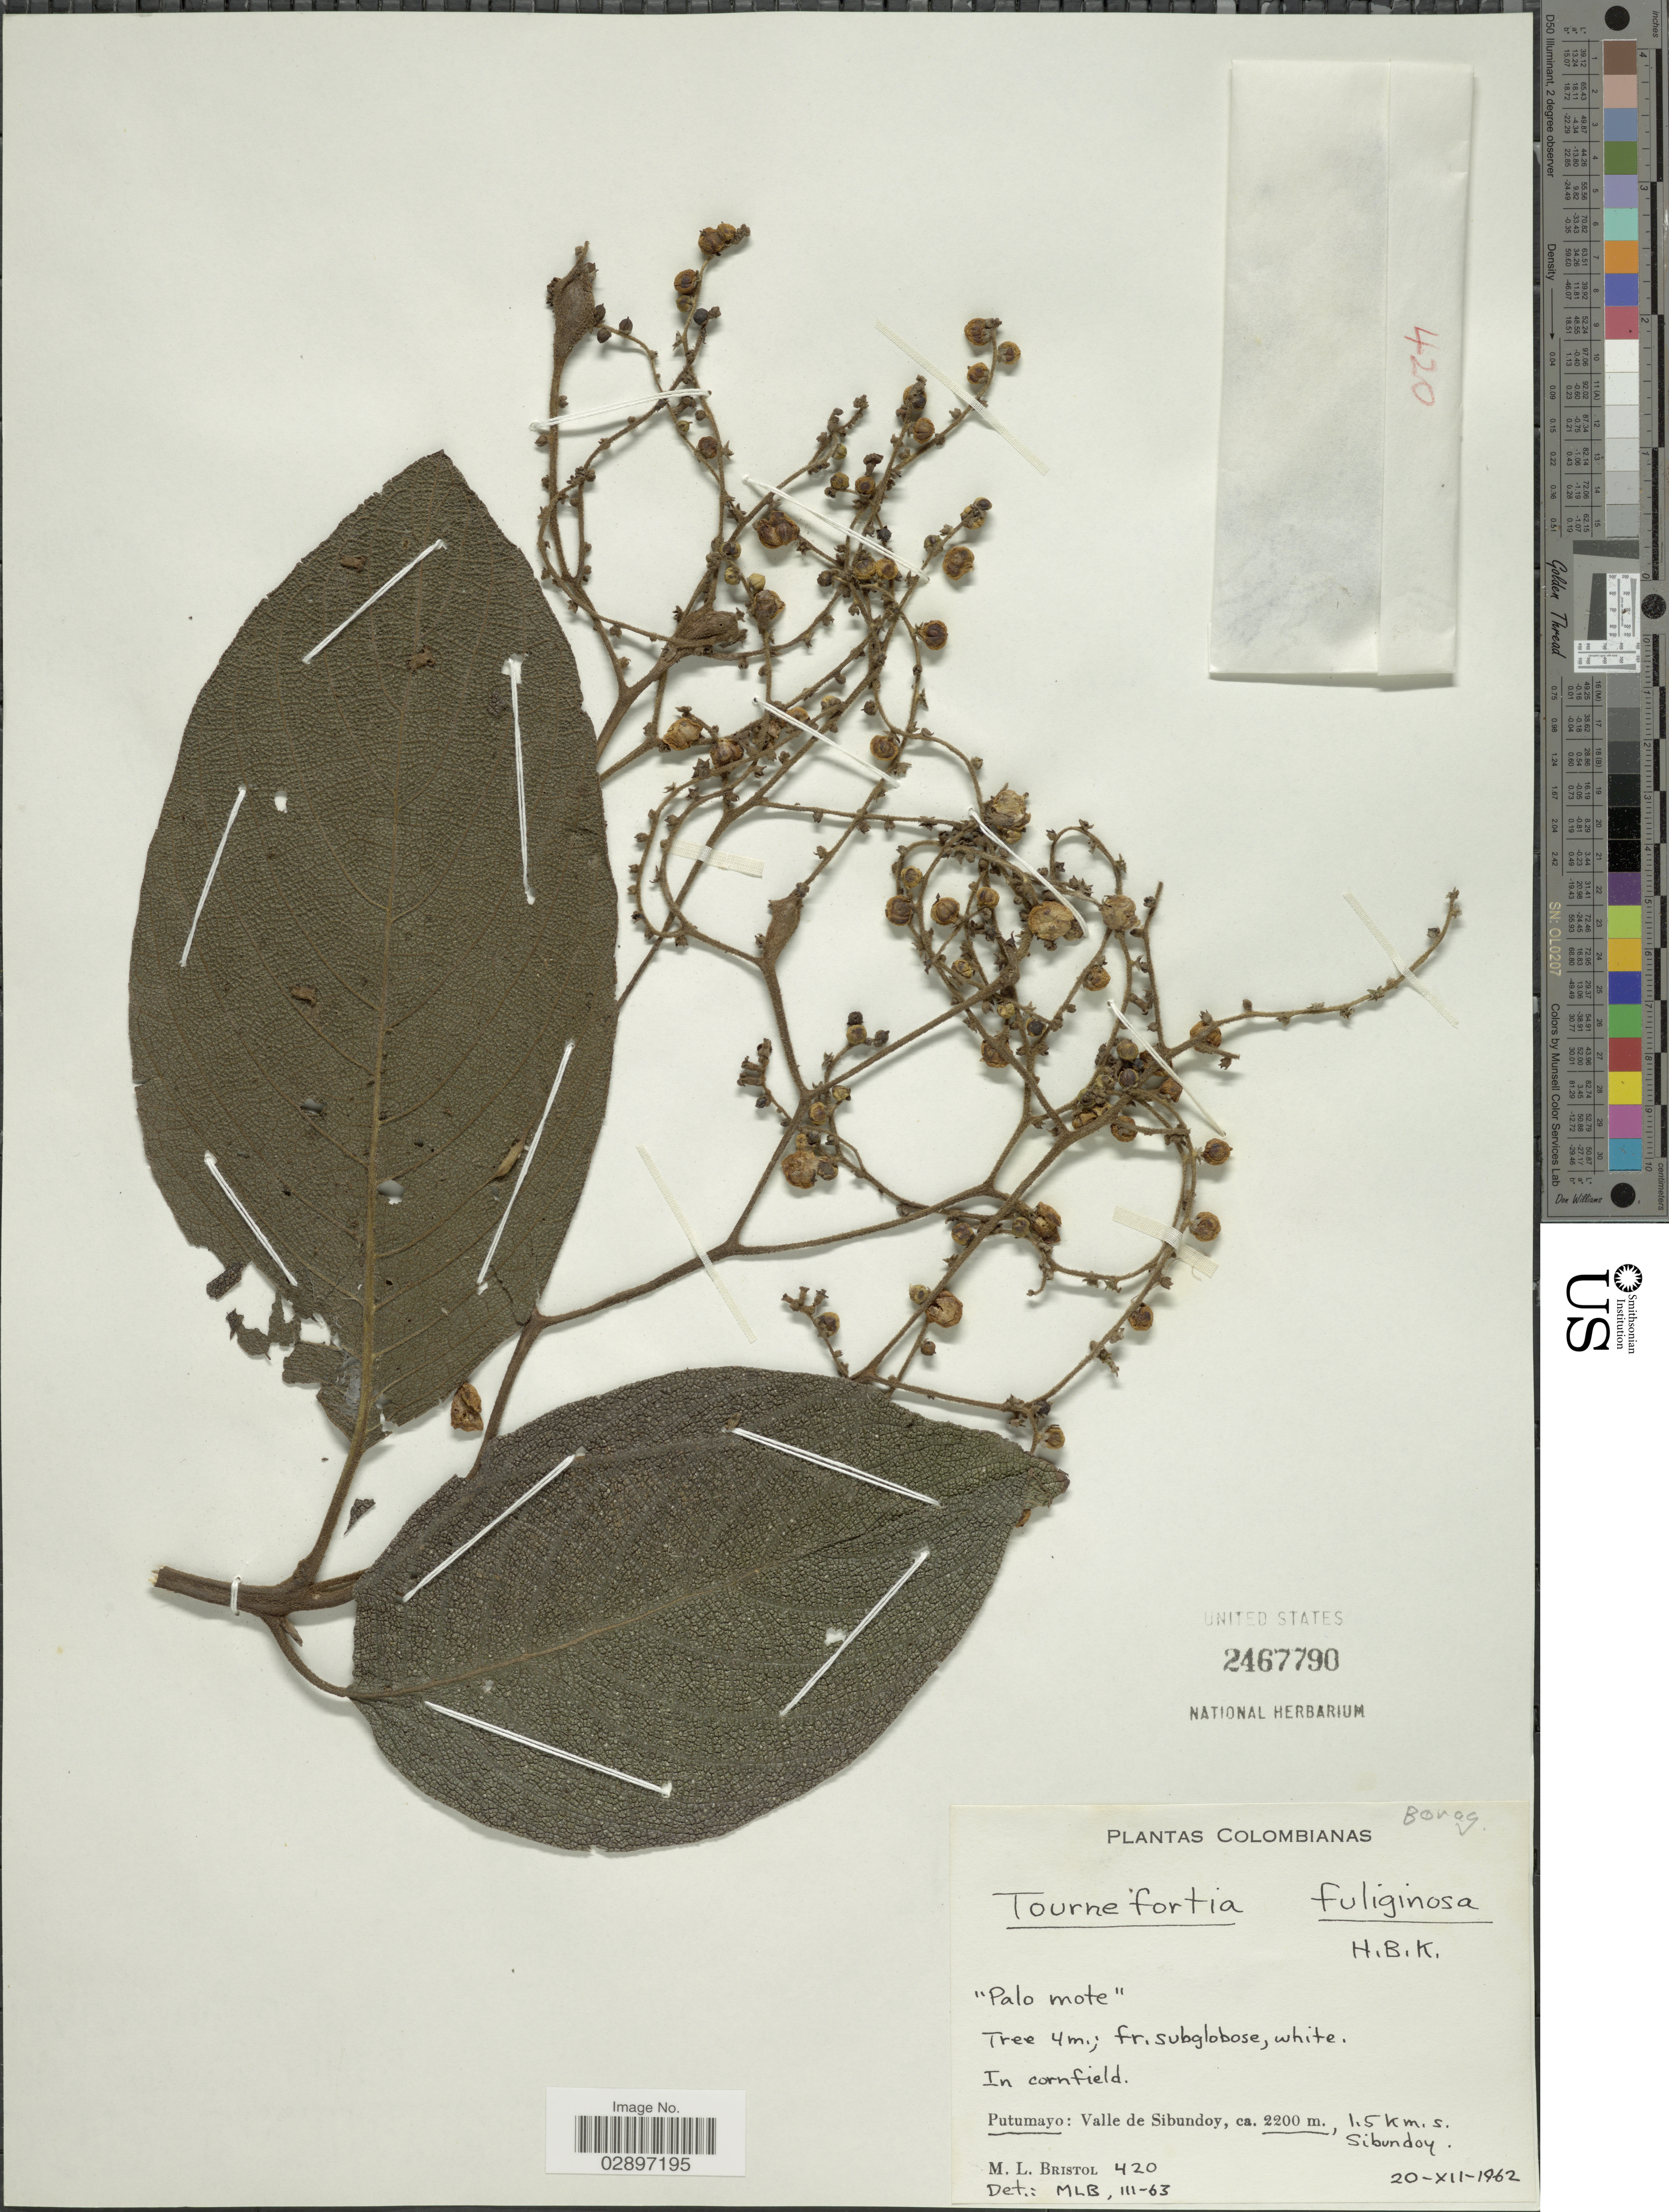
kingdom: Plantae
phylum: Tracheophyta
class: Magnoliopsida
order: Boraginales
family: Heliotropiaceae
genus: Tournefortia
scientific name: Tournefortia fuliginosa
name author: Kunth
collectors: M. L. Bristol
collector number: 420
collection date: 1962-12-20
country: Colombia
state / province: Putumayo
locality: Valle de Sibundoy, 1.5 km. S. Sibundoy.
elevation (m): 2200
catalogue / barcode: US 2467790